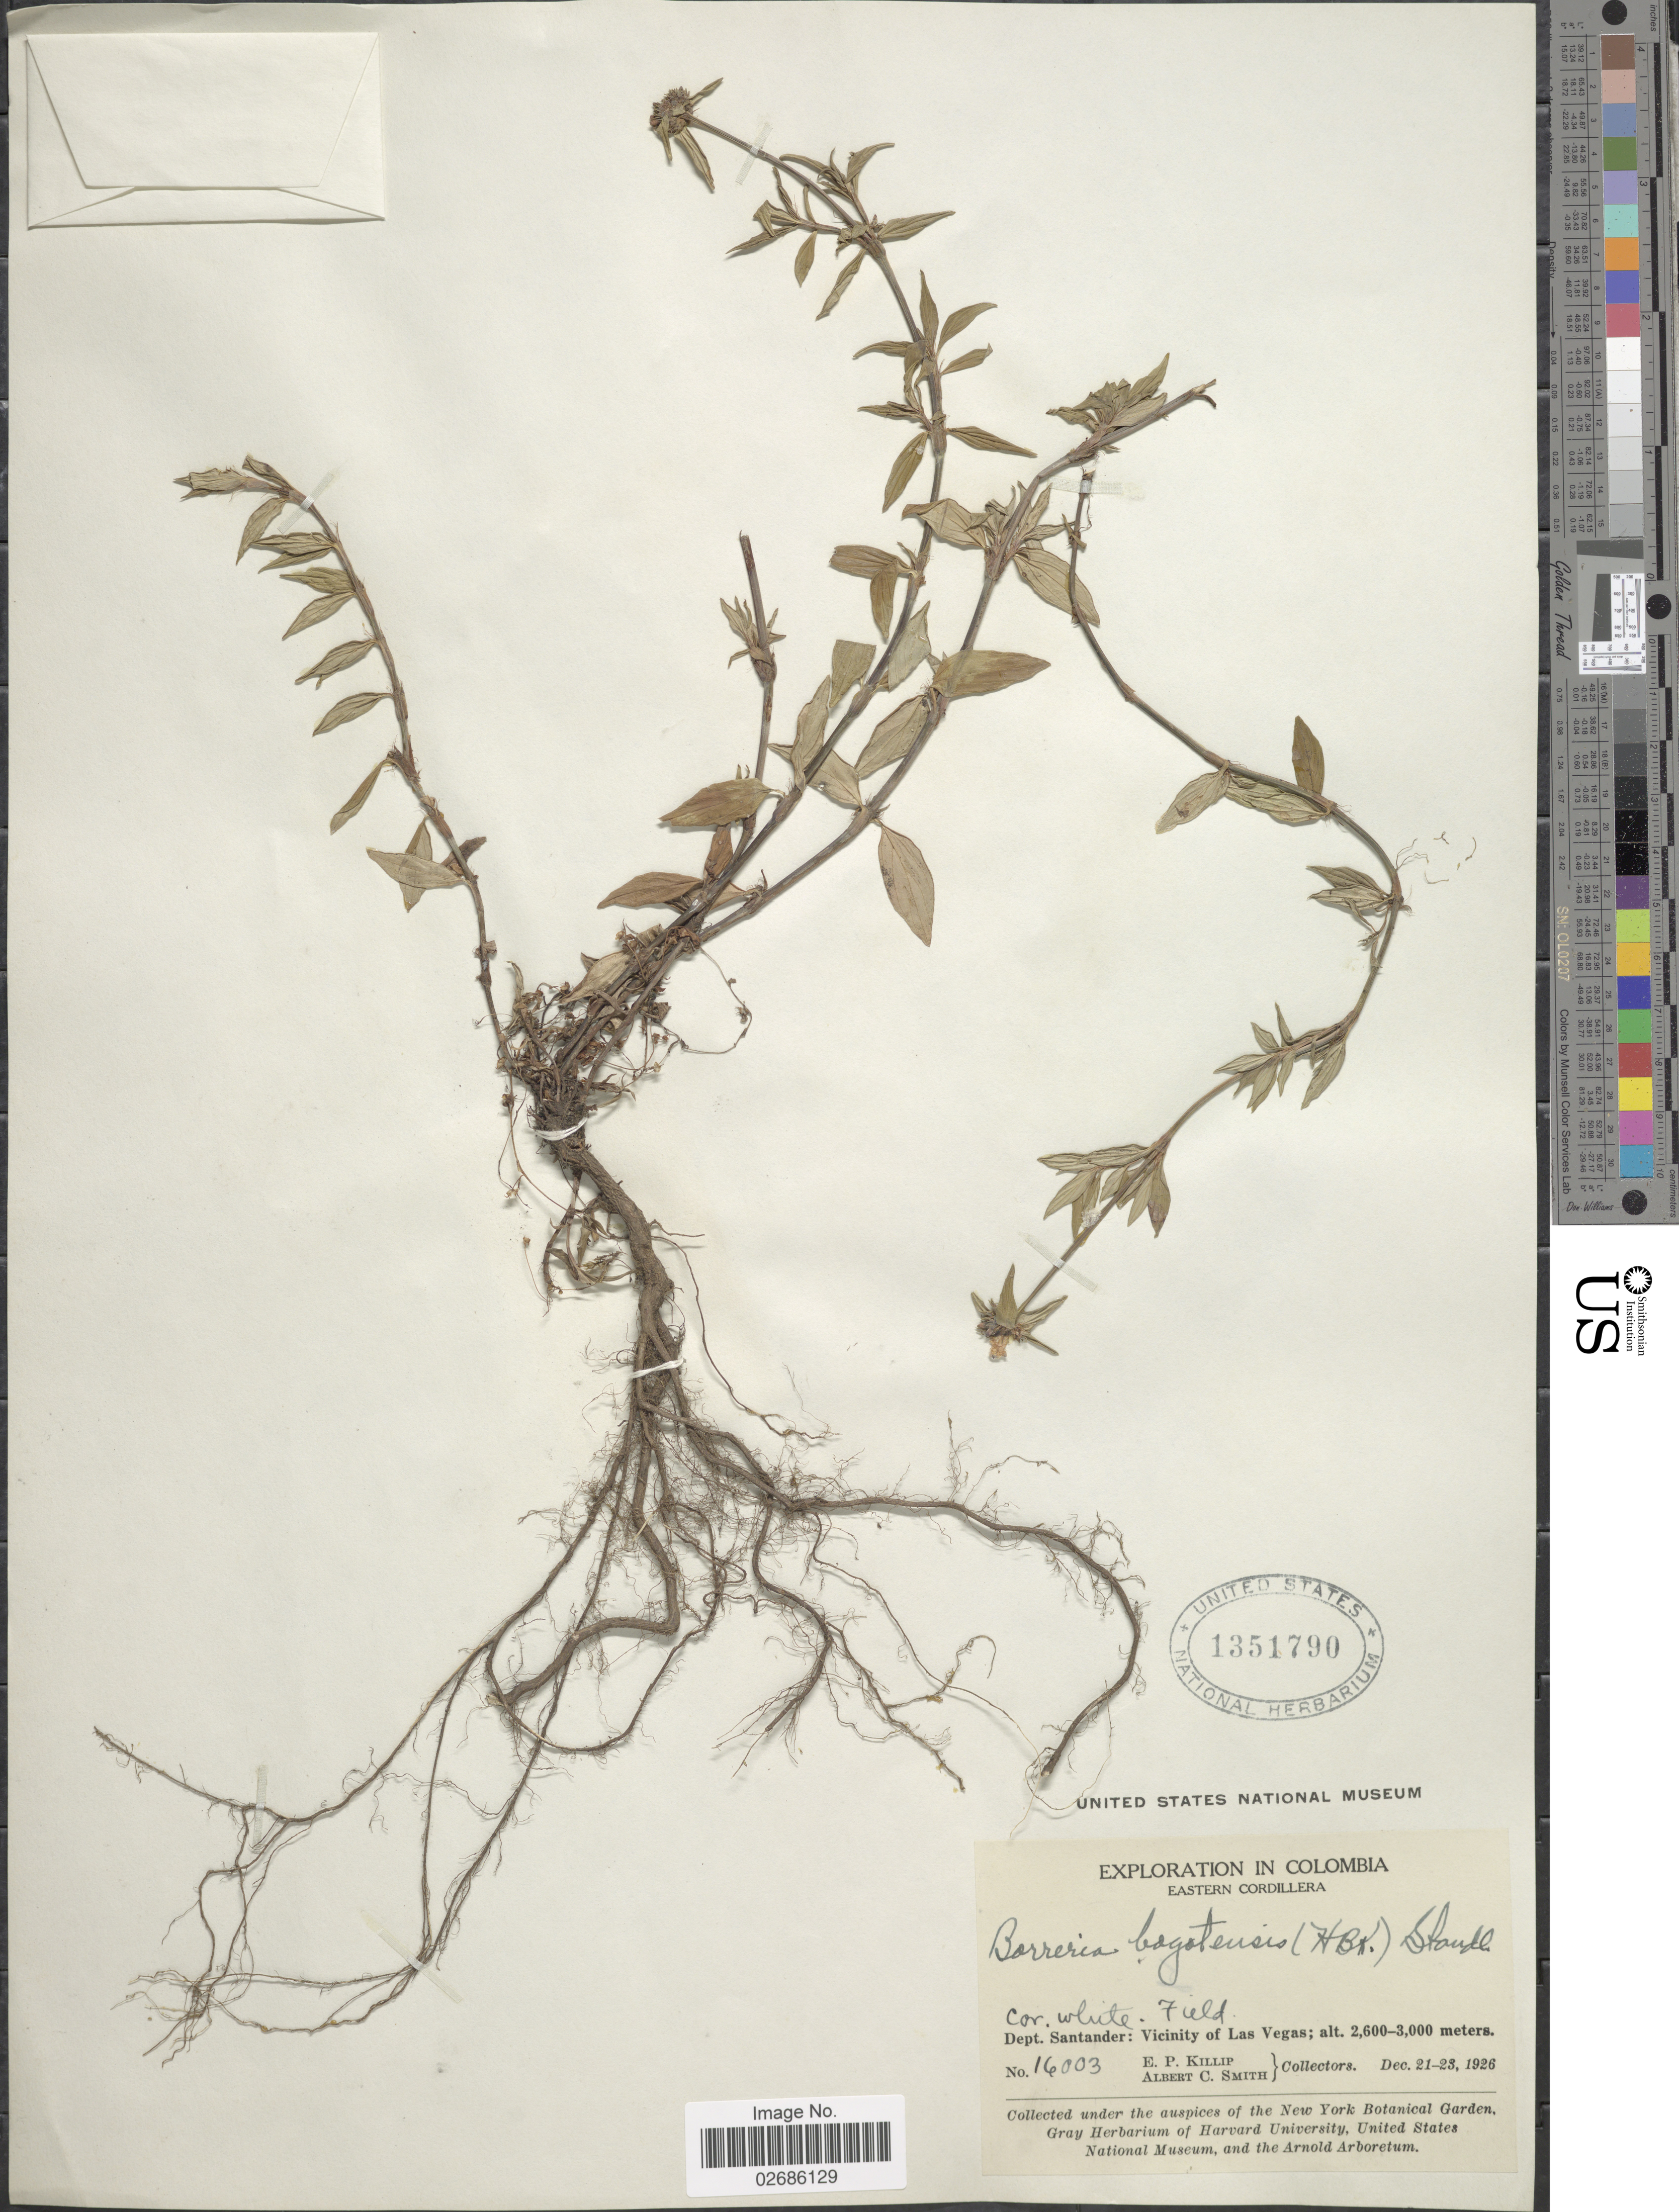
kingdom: Plantae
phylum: Tracheophyta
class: Magnoliopsida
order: Gentianales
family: Rubiaceae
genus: Borreria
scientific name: Borreria bogotensis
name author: (Kunth) Standl.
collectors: E. P. Killip & A. C. Smith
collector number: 16003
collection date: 1926-12-21/1926-12-23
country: Colombia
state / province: Santander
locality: Eastern Cordillera. Dept. Santander: Vicinity of Las Vegas.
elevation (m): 2600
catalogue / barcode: US 1351790